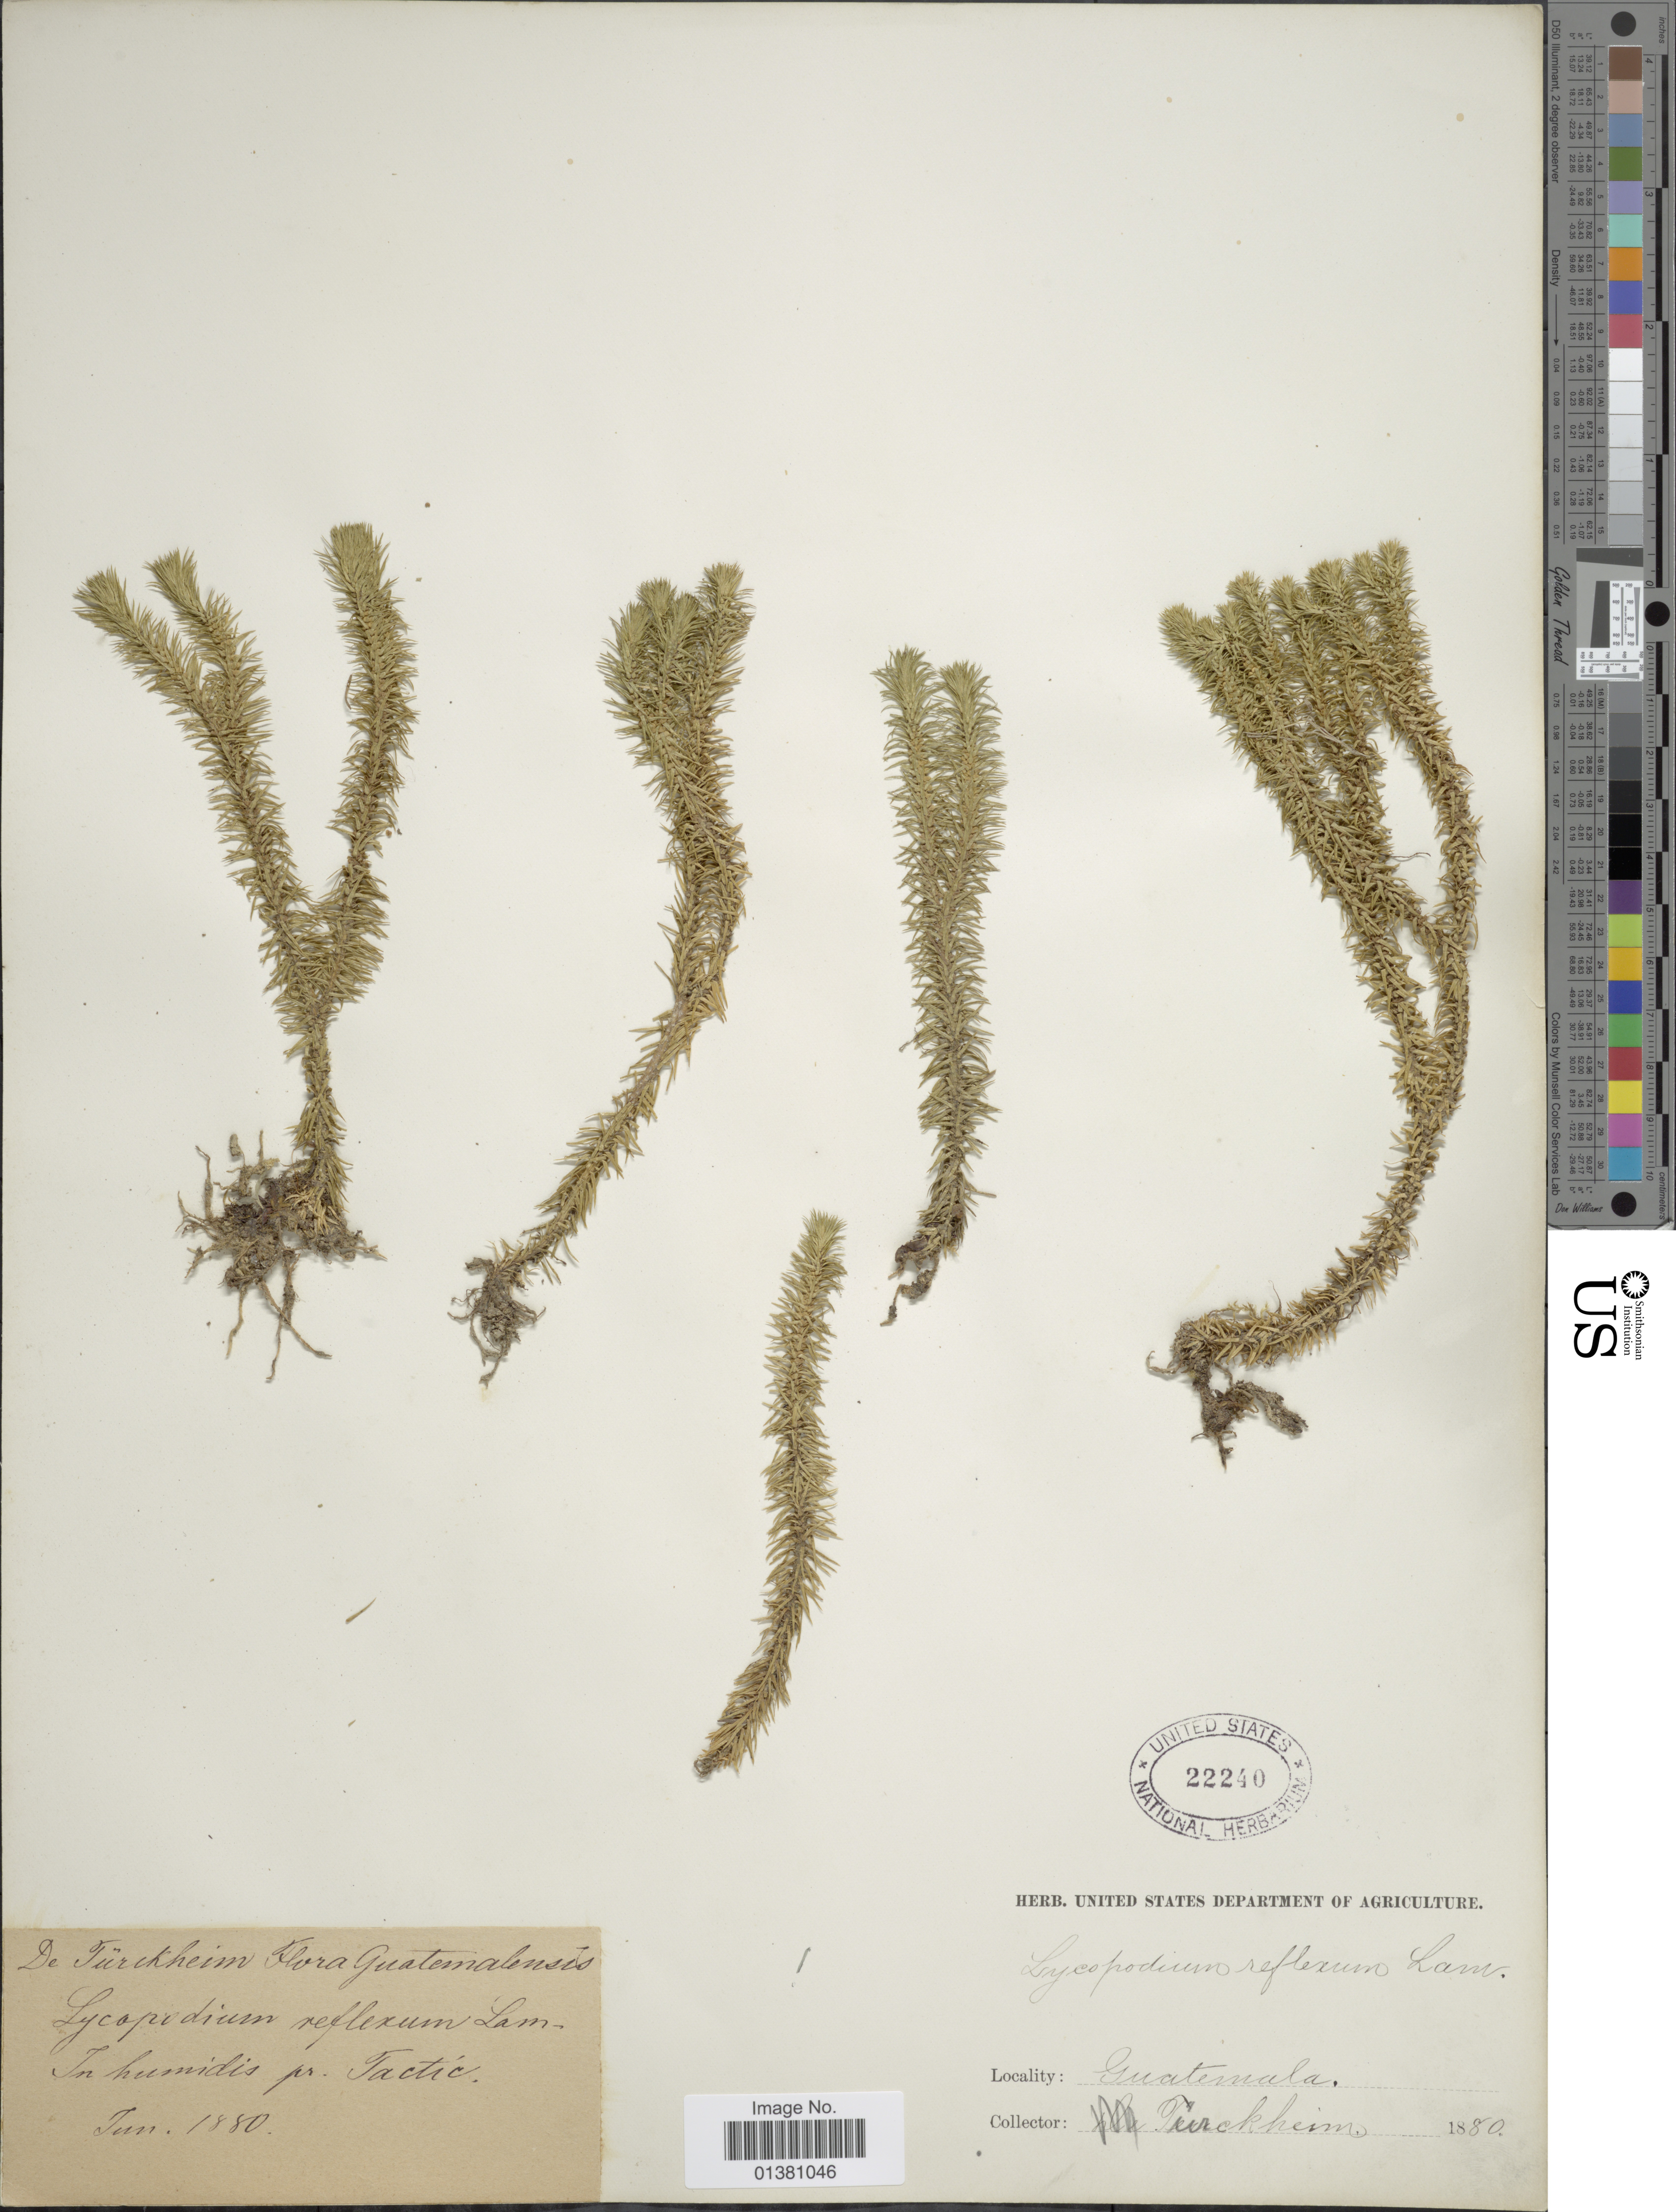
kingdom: Plantae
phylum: Tracheophyta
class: Lycopodiopsida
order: Lycopodiales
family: Lycopodiaceae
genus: Phlegmariurus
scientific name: Phlegmariurus reflexus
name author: (Lam.) B. Øllg.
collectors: H. von Türckheim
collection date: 1880-06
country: Guatemala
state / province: Alta Verapaz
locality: In humidis pr. Tactic [In wetlands near Tactic]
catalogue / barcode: US 22240